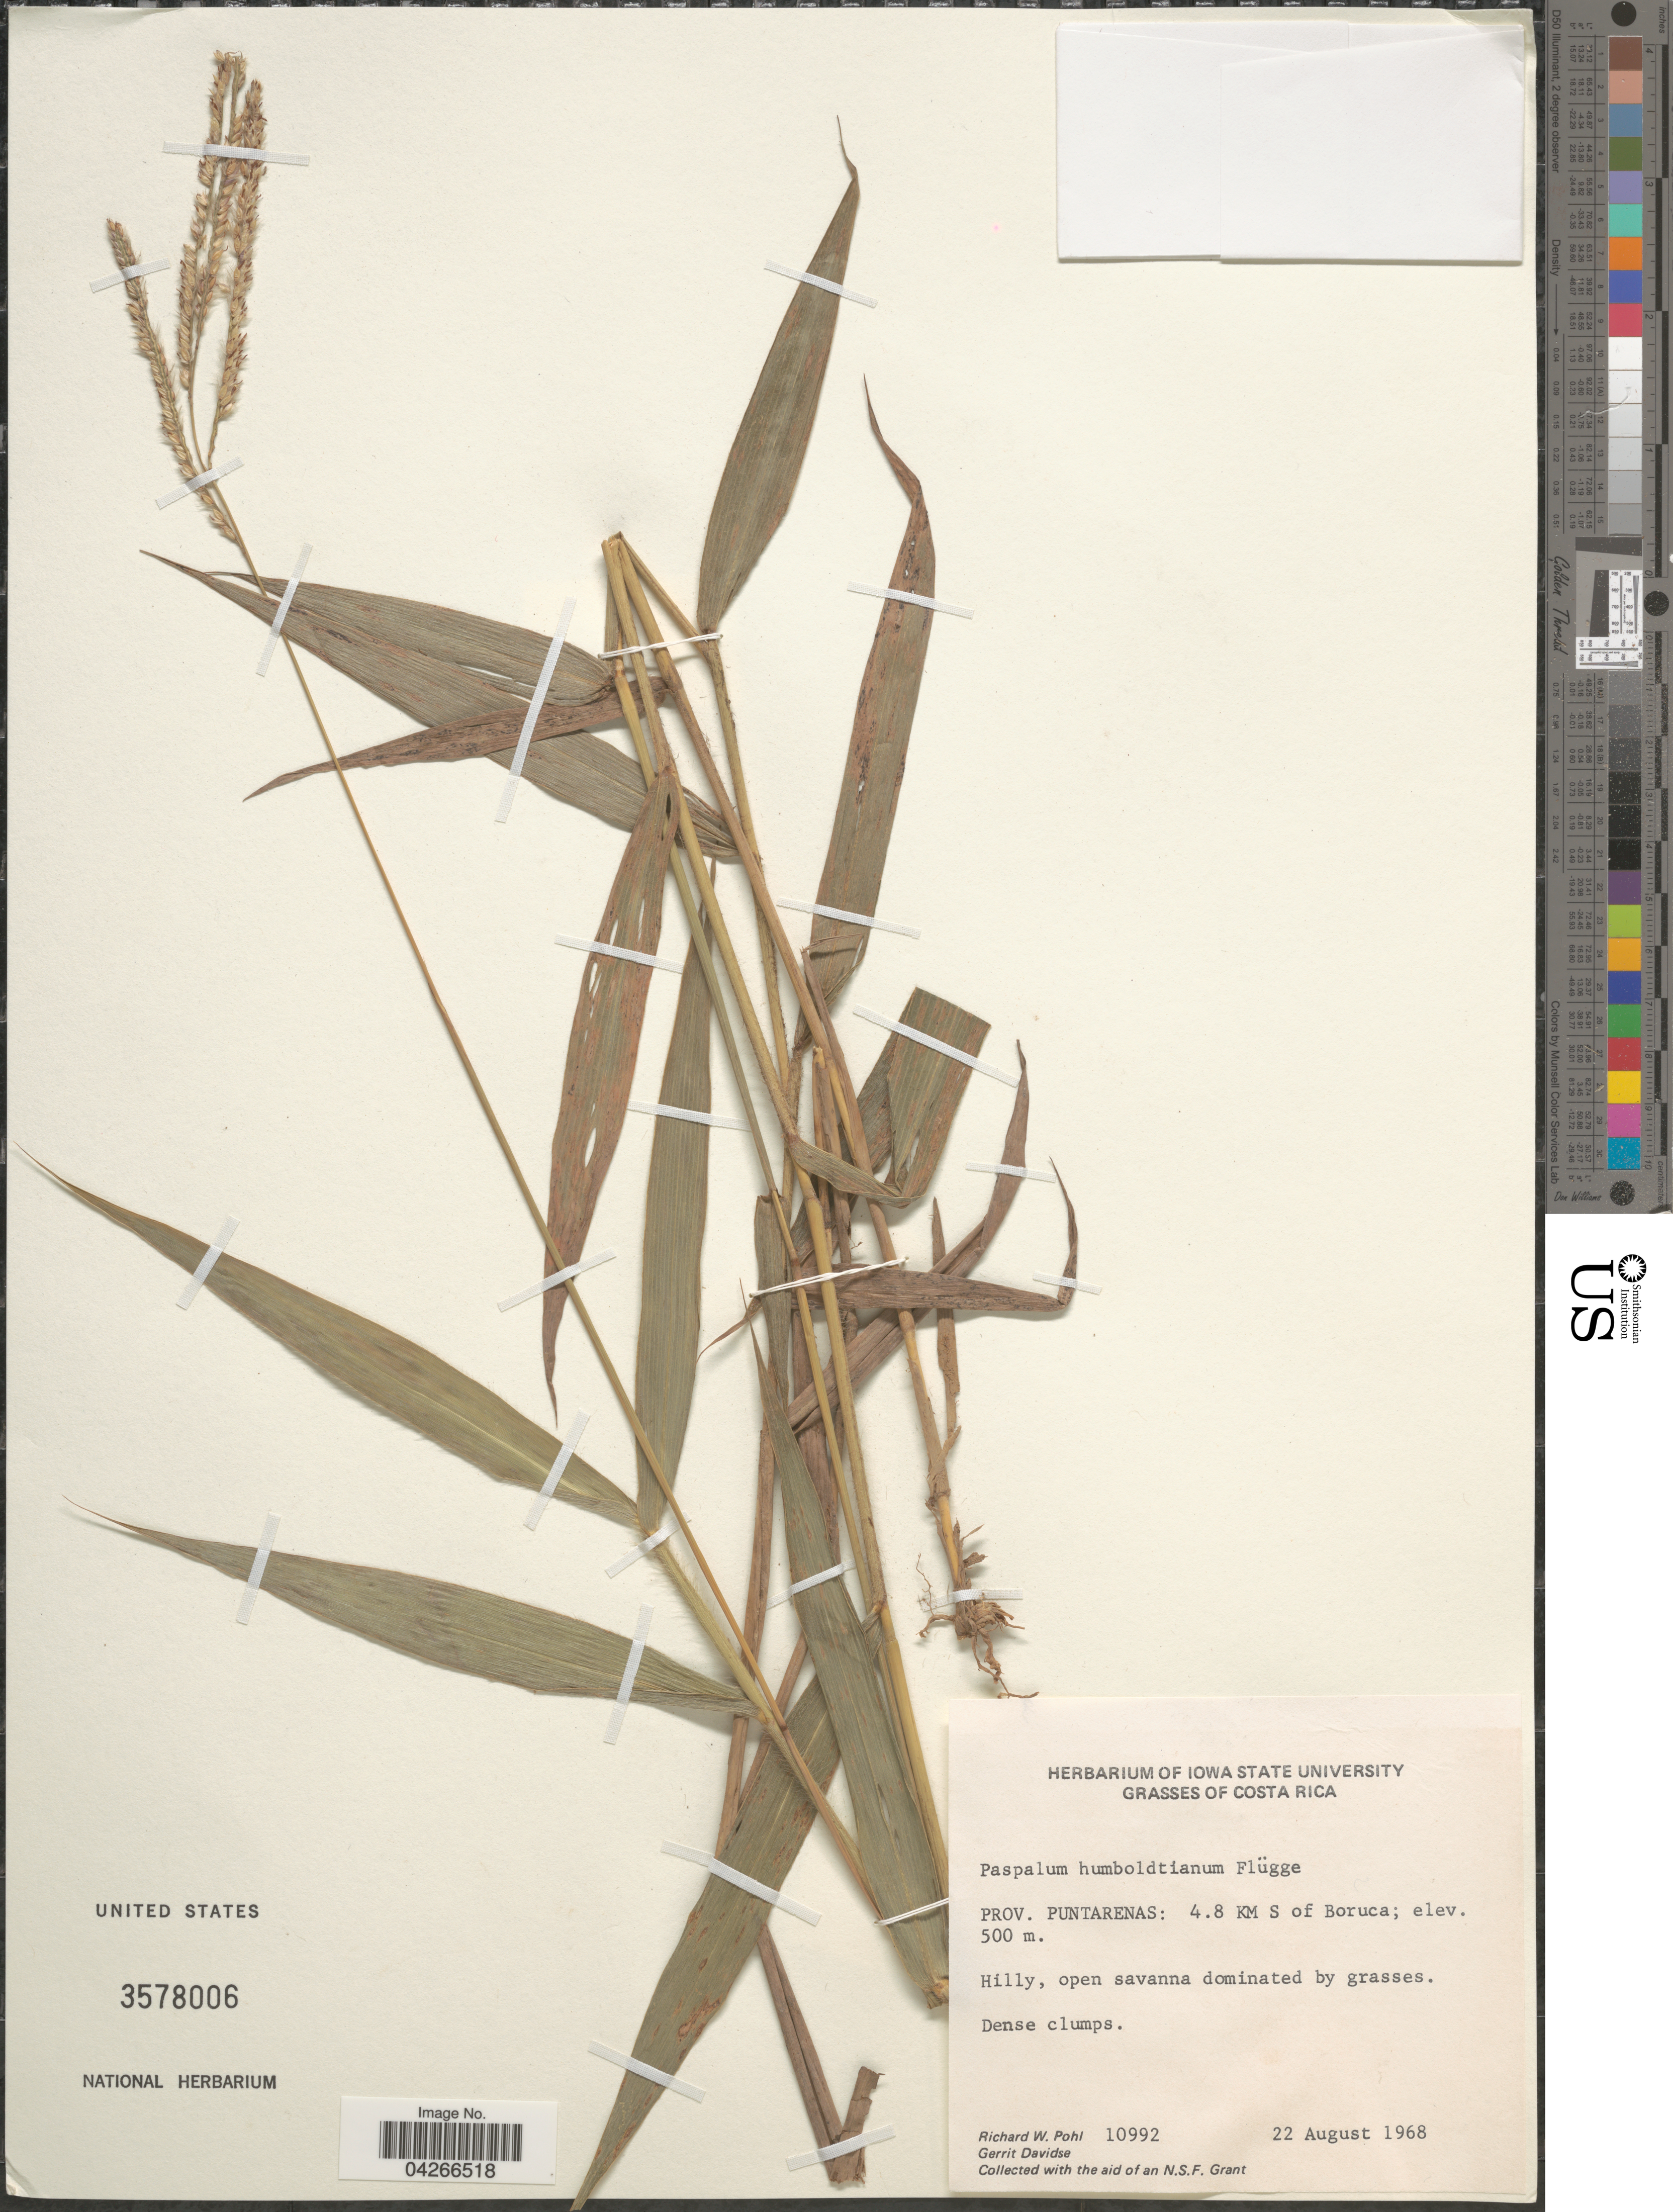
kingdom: Plantae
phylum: Tracheophyta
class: Liliopsida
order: Poales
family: Poaceae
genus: Paspalum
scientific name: Paspalum humboldtianum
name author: Flüggé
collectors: R. W. Pohl & G. Davidse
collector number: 10992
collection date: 1968-08-22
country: Costa Rica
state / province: Puntarenas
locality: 4.8 KM S of Boruca.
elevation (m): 500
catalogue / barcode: US 3578006